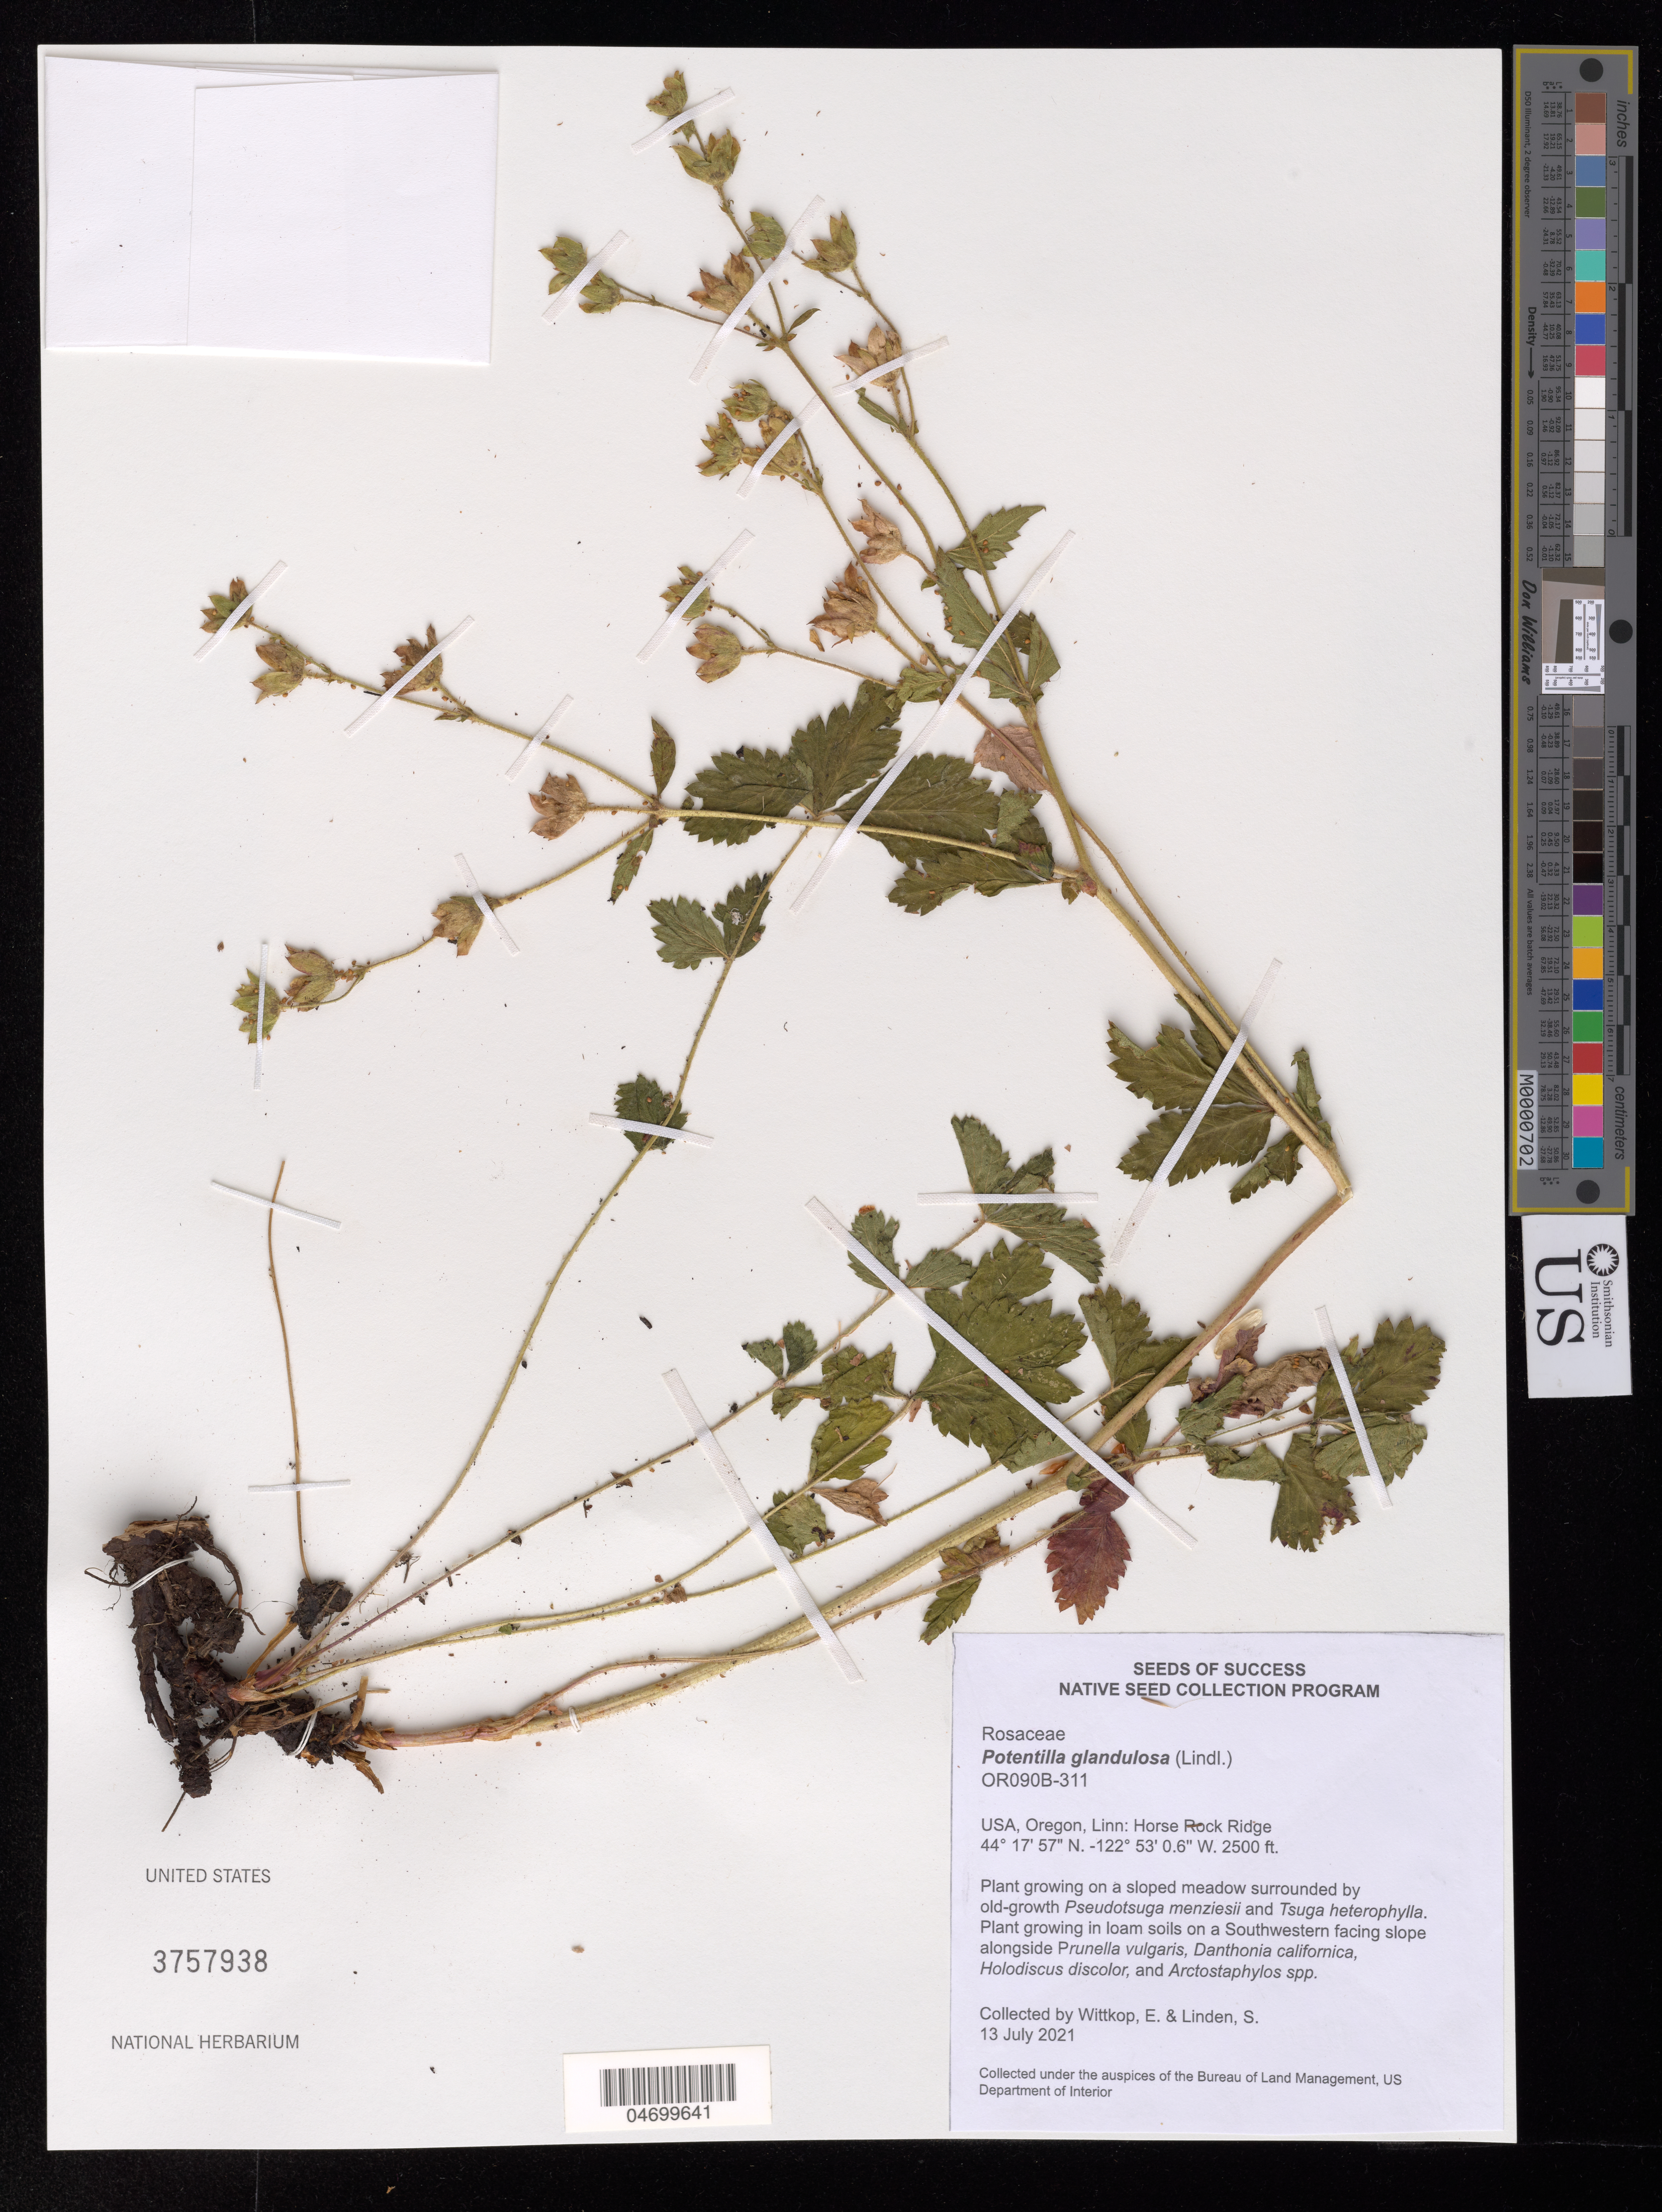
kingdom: Plantae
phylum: Tracheophyta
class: Magnoliopsida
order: Rosales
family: Rosaceae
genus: Potentilla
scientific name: Potentilla glandulosa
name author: Lindl.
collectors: E. Wittkop & S. Linden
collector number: OR090B-311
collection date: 2021-07-13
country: United States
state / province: Oregon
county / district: Linn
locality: Horse Rock Ridge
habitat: Sloped meadow surrounded by old-growth Pseudotsuga menziesii and Tsuga heterophylla. Loam soils.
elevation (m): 762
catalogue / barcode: US 3757938